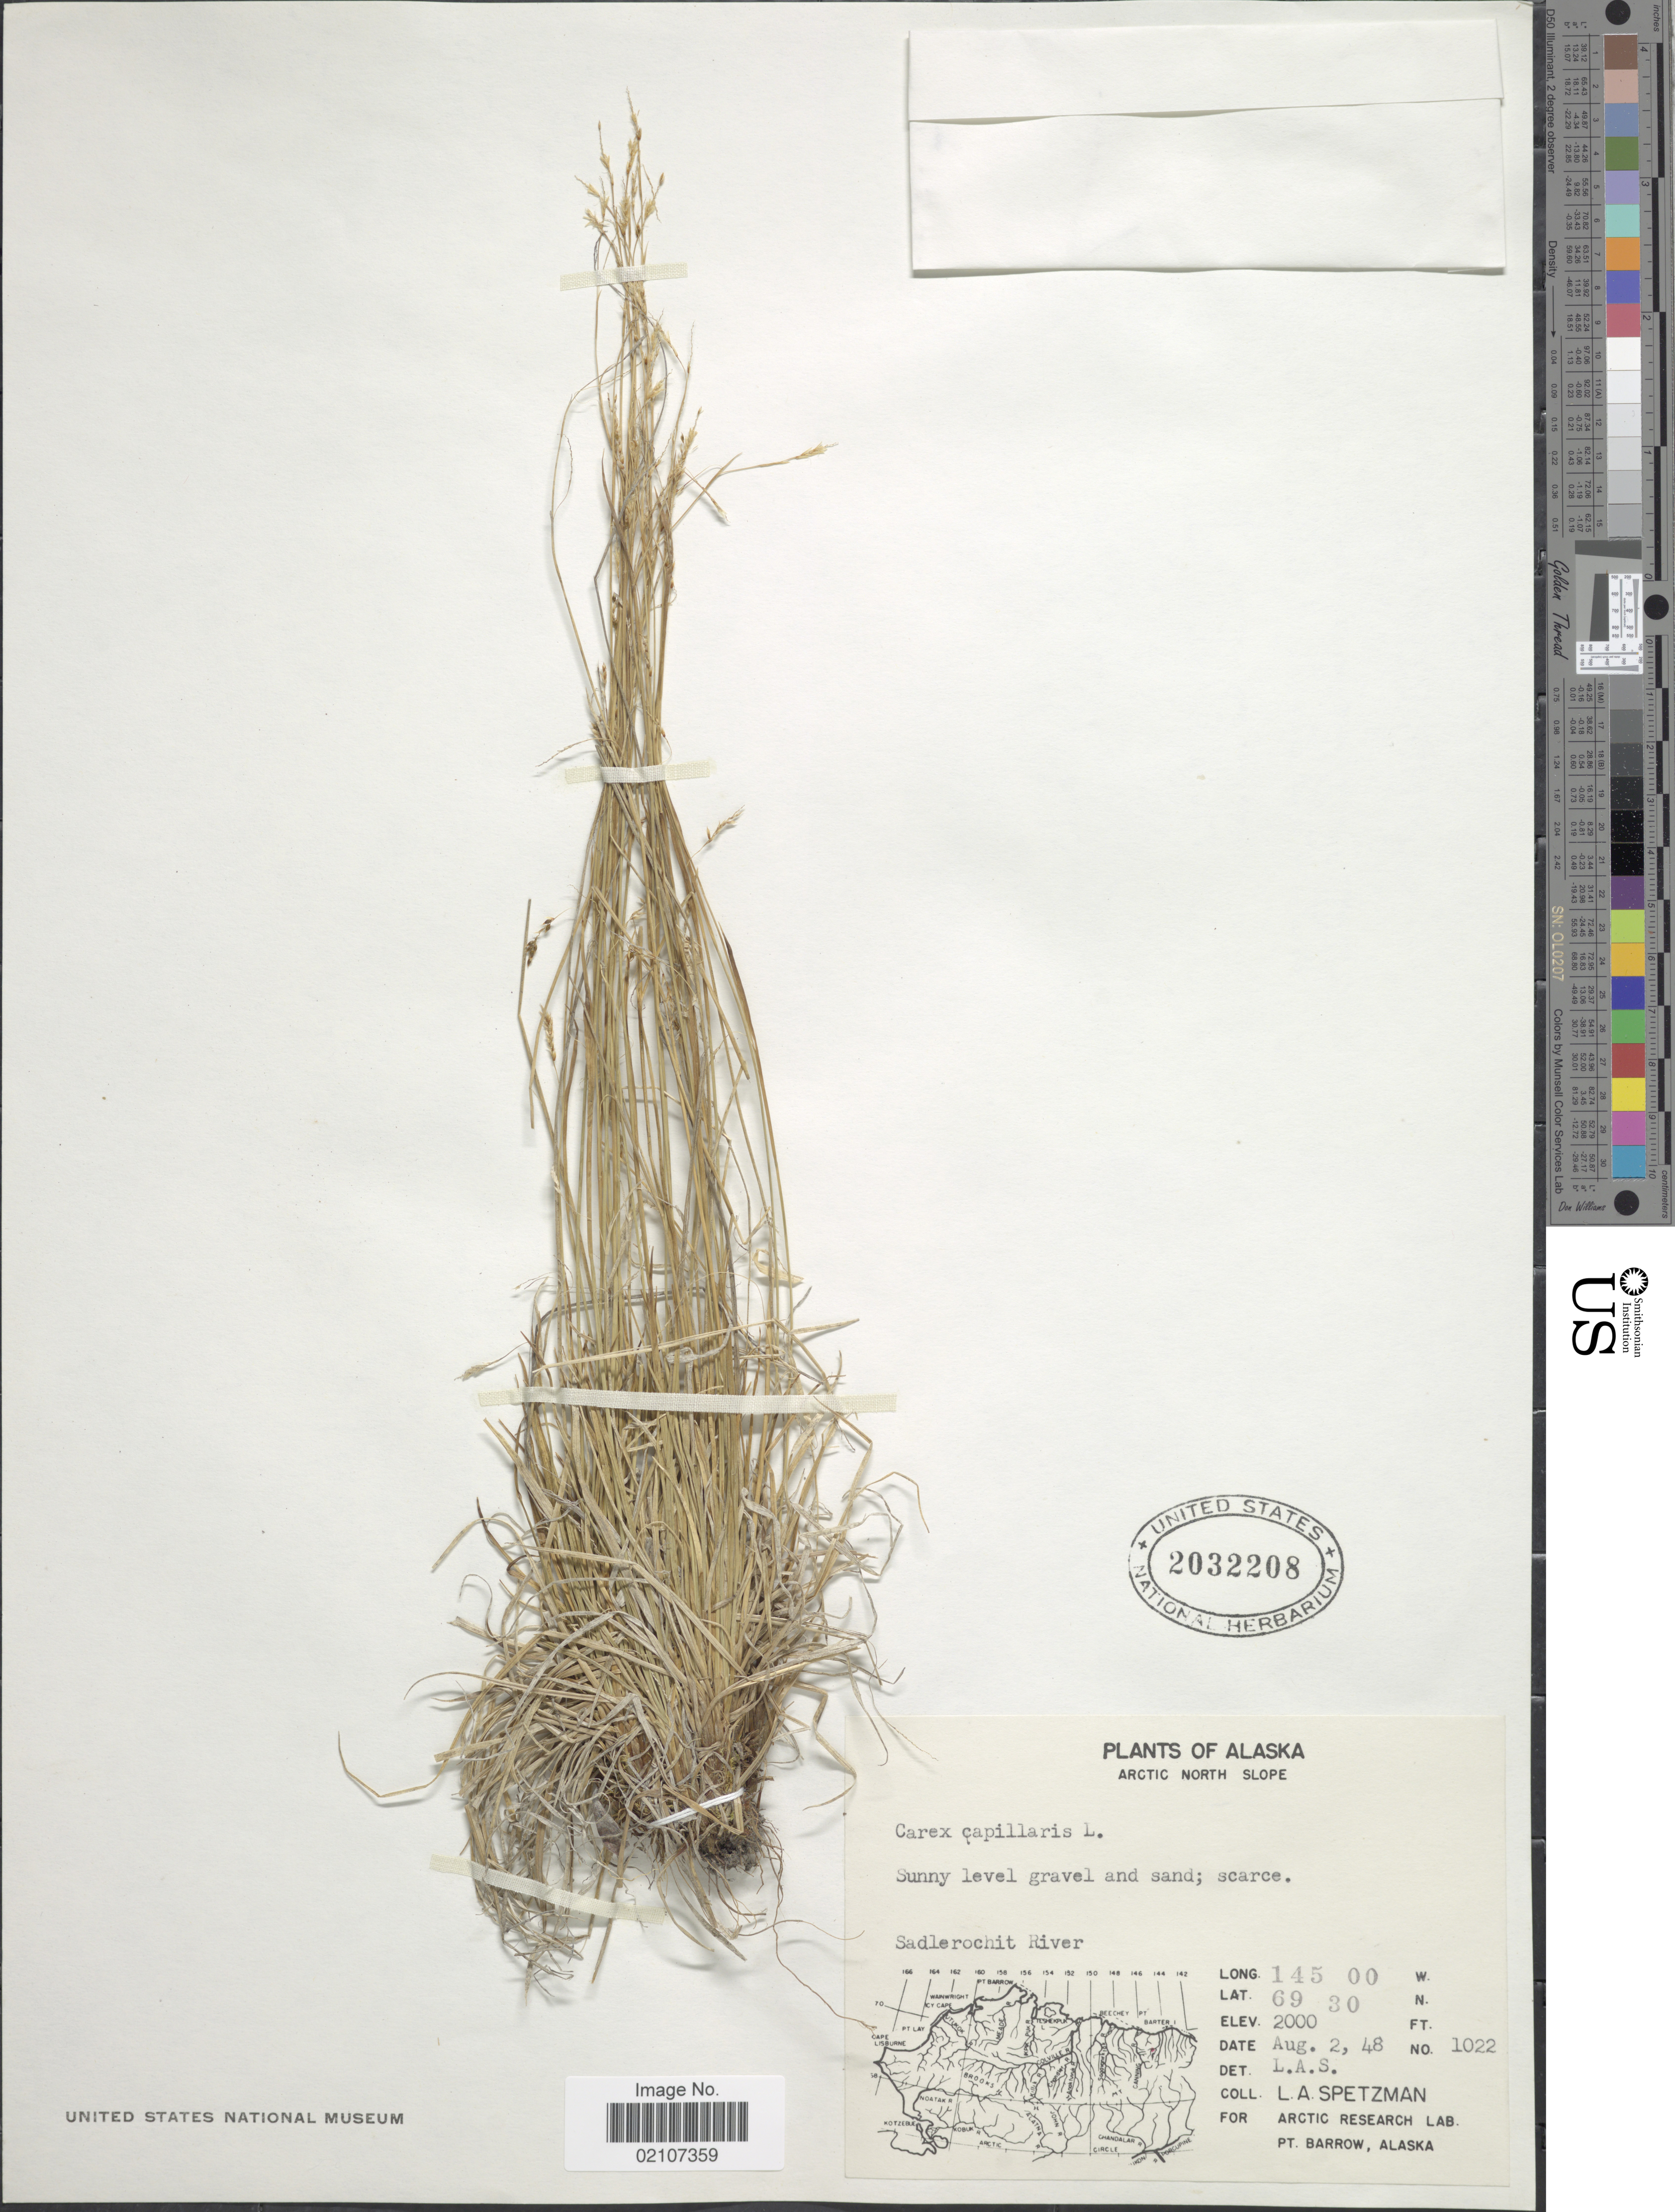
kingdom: Plantae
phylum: Tracheophyta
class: Liliopsida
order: Poales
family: Cyperaceae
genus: Carex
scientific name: Carex capillaris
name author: L.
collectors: L. Spetzman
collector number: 1022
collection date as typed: Transcribed d/m/y: 2/8/48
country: United States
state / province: Alaska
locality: Arctic North Slope. Sadlerochit River.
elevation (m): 610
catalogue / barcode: US 2032208